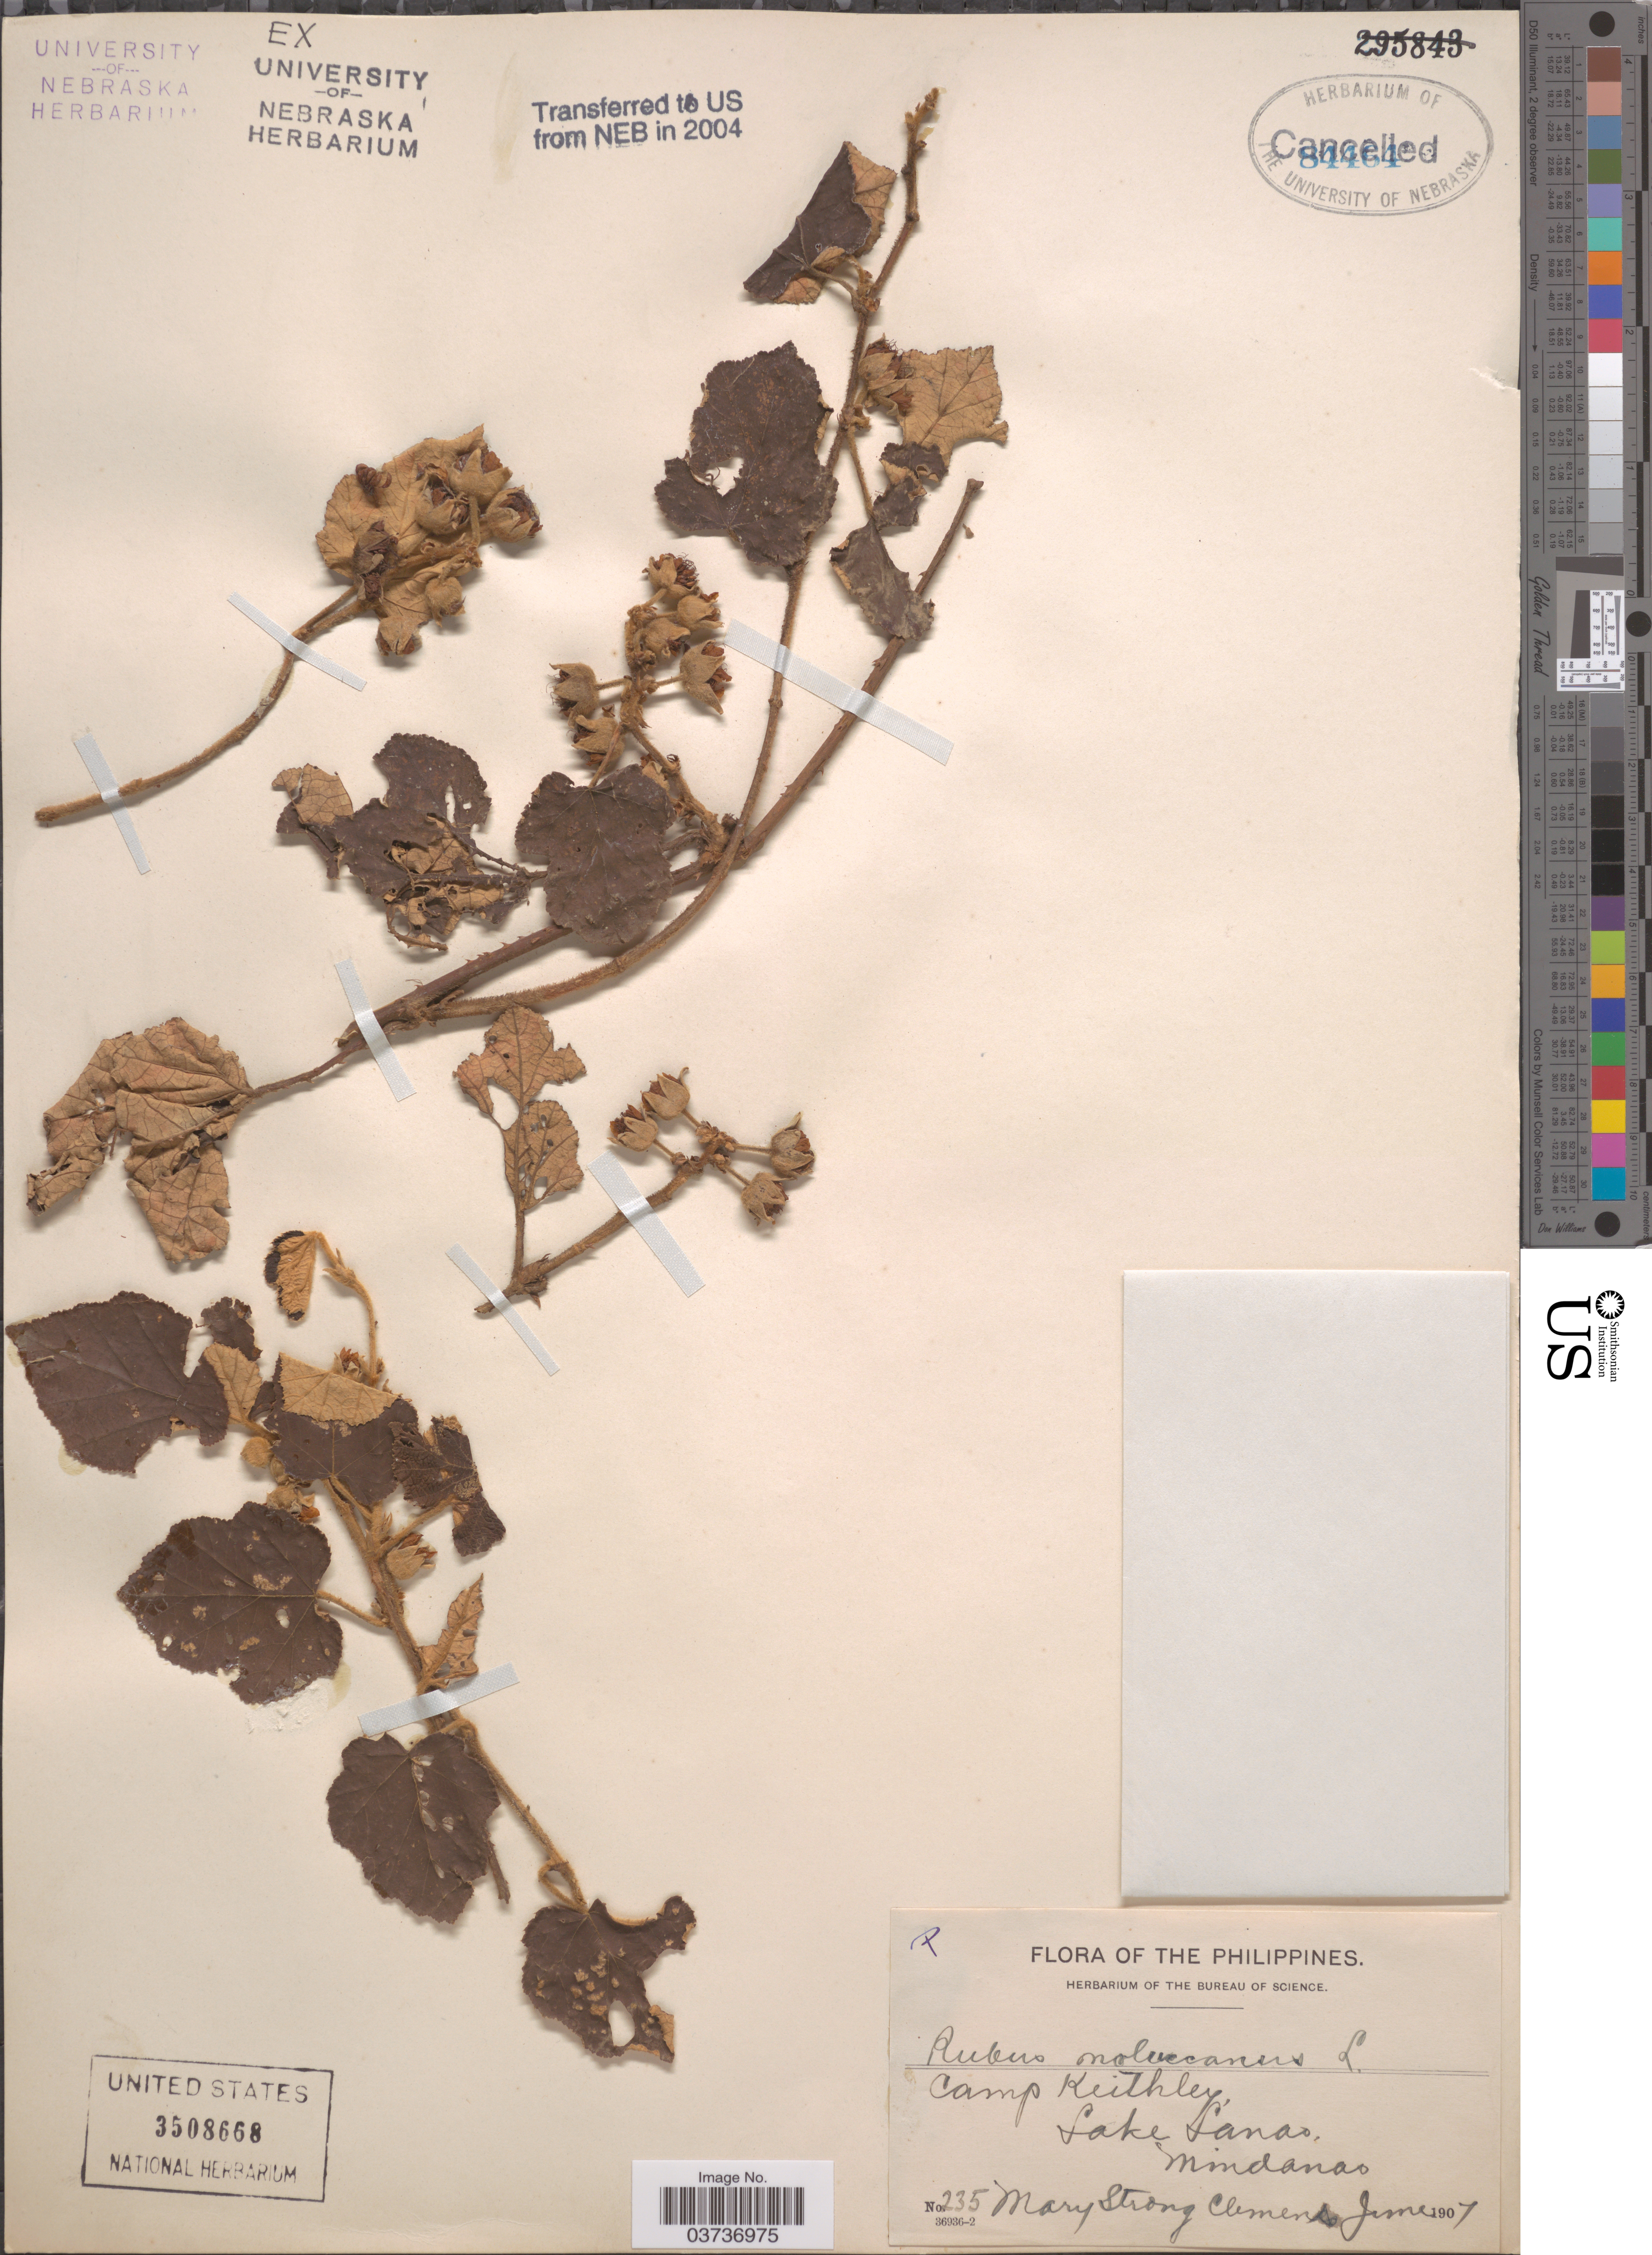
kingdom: Plantae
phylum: Tracheophyta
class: Magnoliopsida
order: Rosales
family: Rosaceae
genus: Rubus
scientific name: Rubus moluccanus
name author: L.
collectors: M. S. Clemens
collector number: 235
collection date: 1907-06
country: Philippines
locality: Camp Keithley, Lake Lanao, Mindanao.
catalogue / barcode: US 3508668